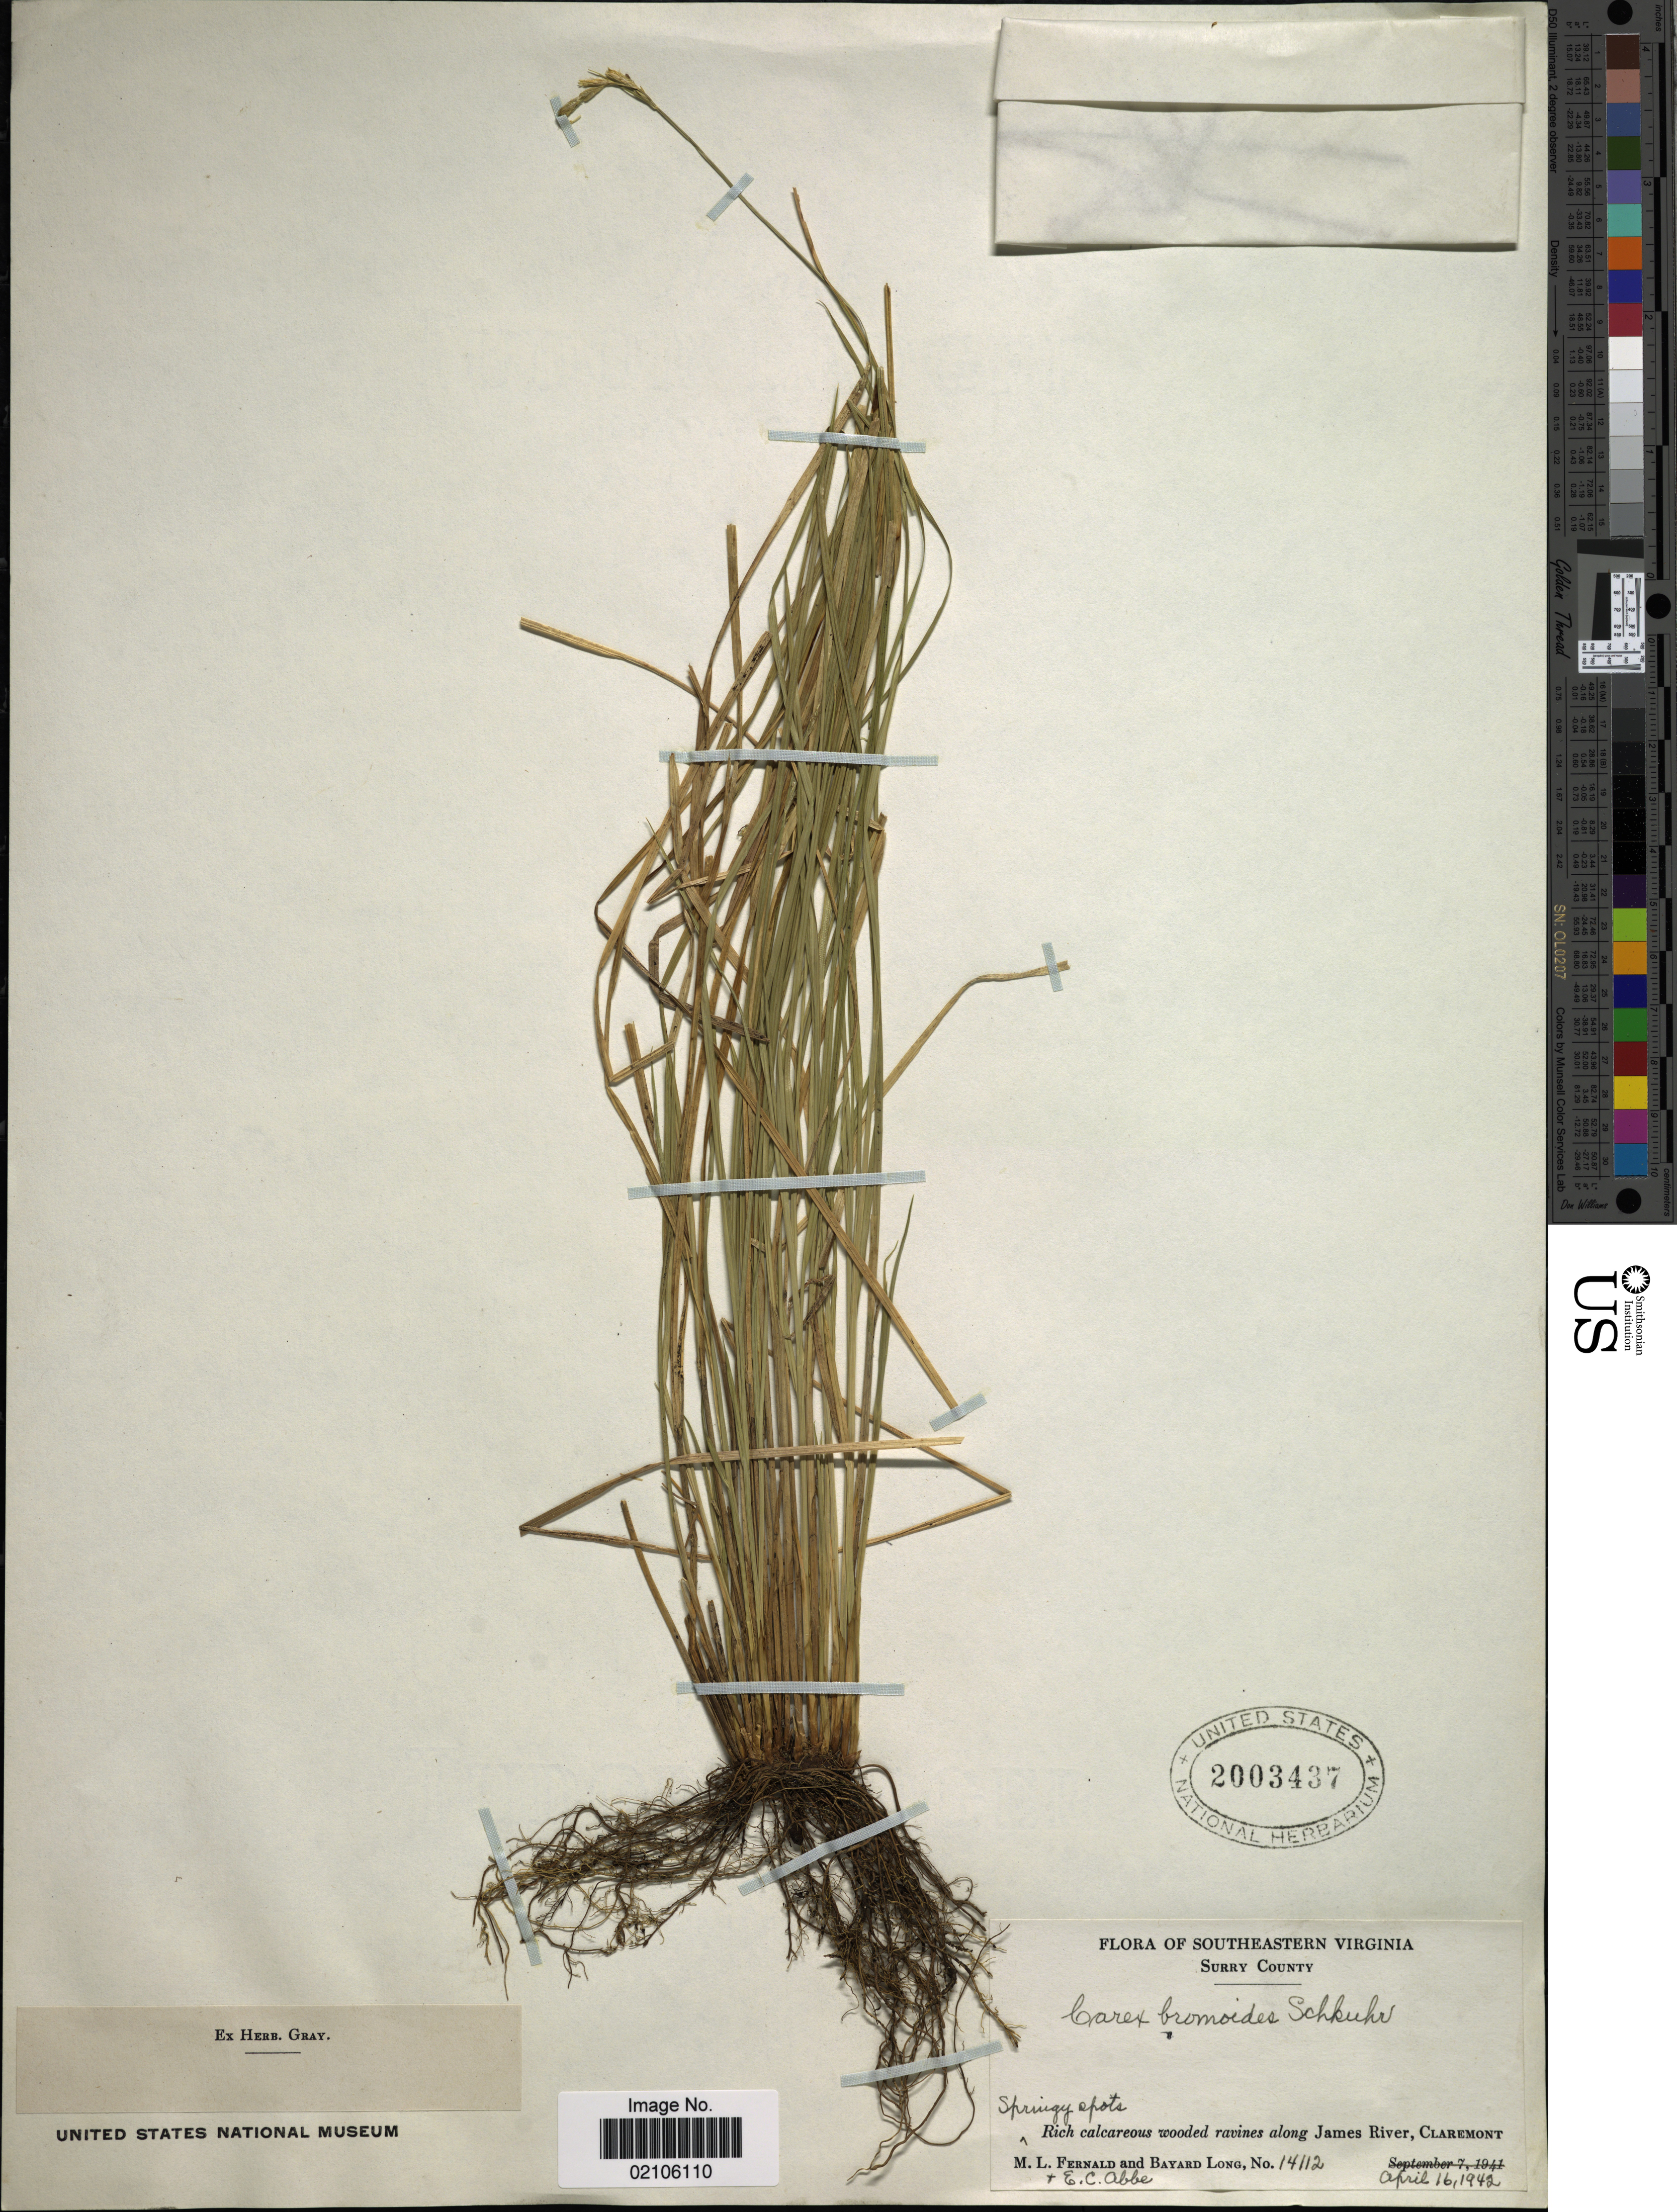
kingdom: Plantae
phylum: Tracheophyta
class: Liliopsida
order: Poales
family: Cyperaceae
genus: Carex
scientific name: Carex bromoides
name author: Willd.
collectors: M. L. Fernald, B. Long & E. C. Abbe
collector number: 14112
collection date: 1942-04-16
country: United States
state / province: Virginia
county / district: Surry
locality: Southeastern Virginia, Surry County, Springy spots, Rich calcareous wooded ravines along James River, Claremont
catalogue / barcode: US 2003437